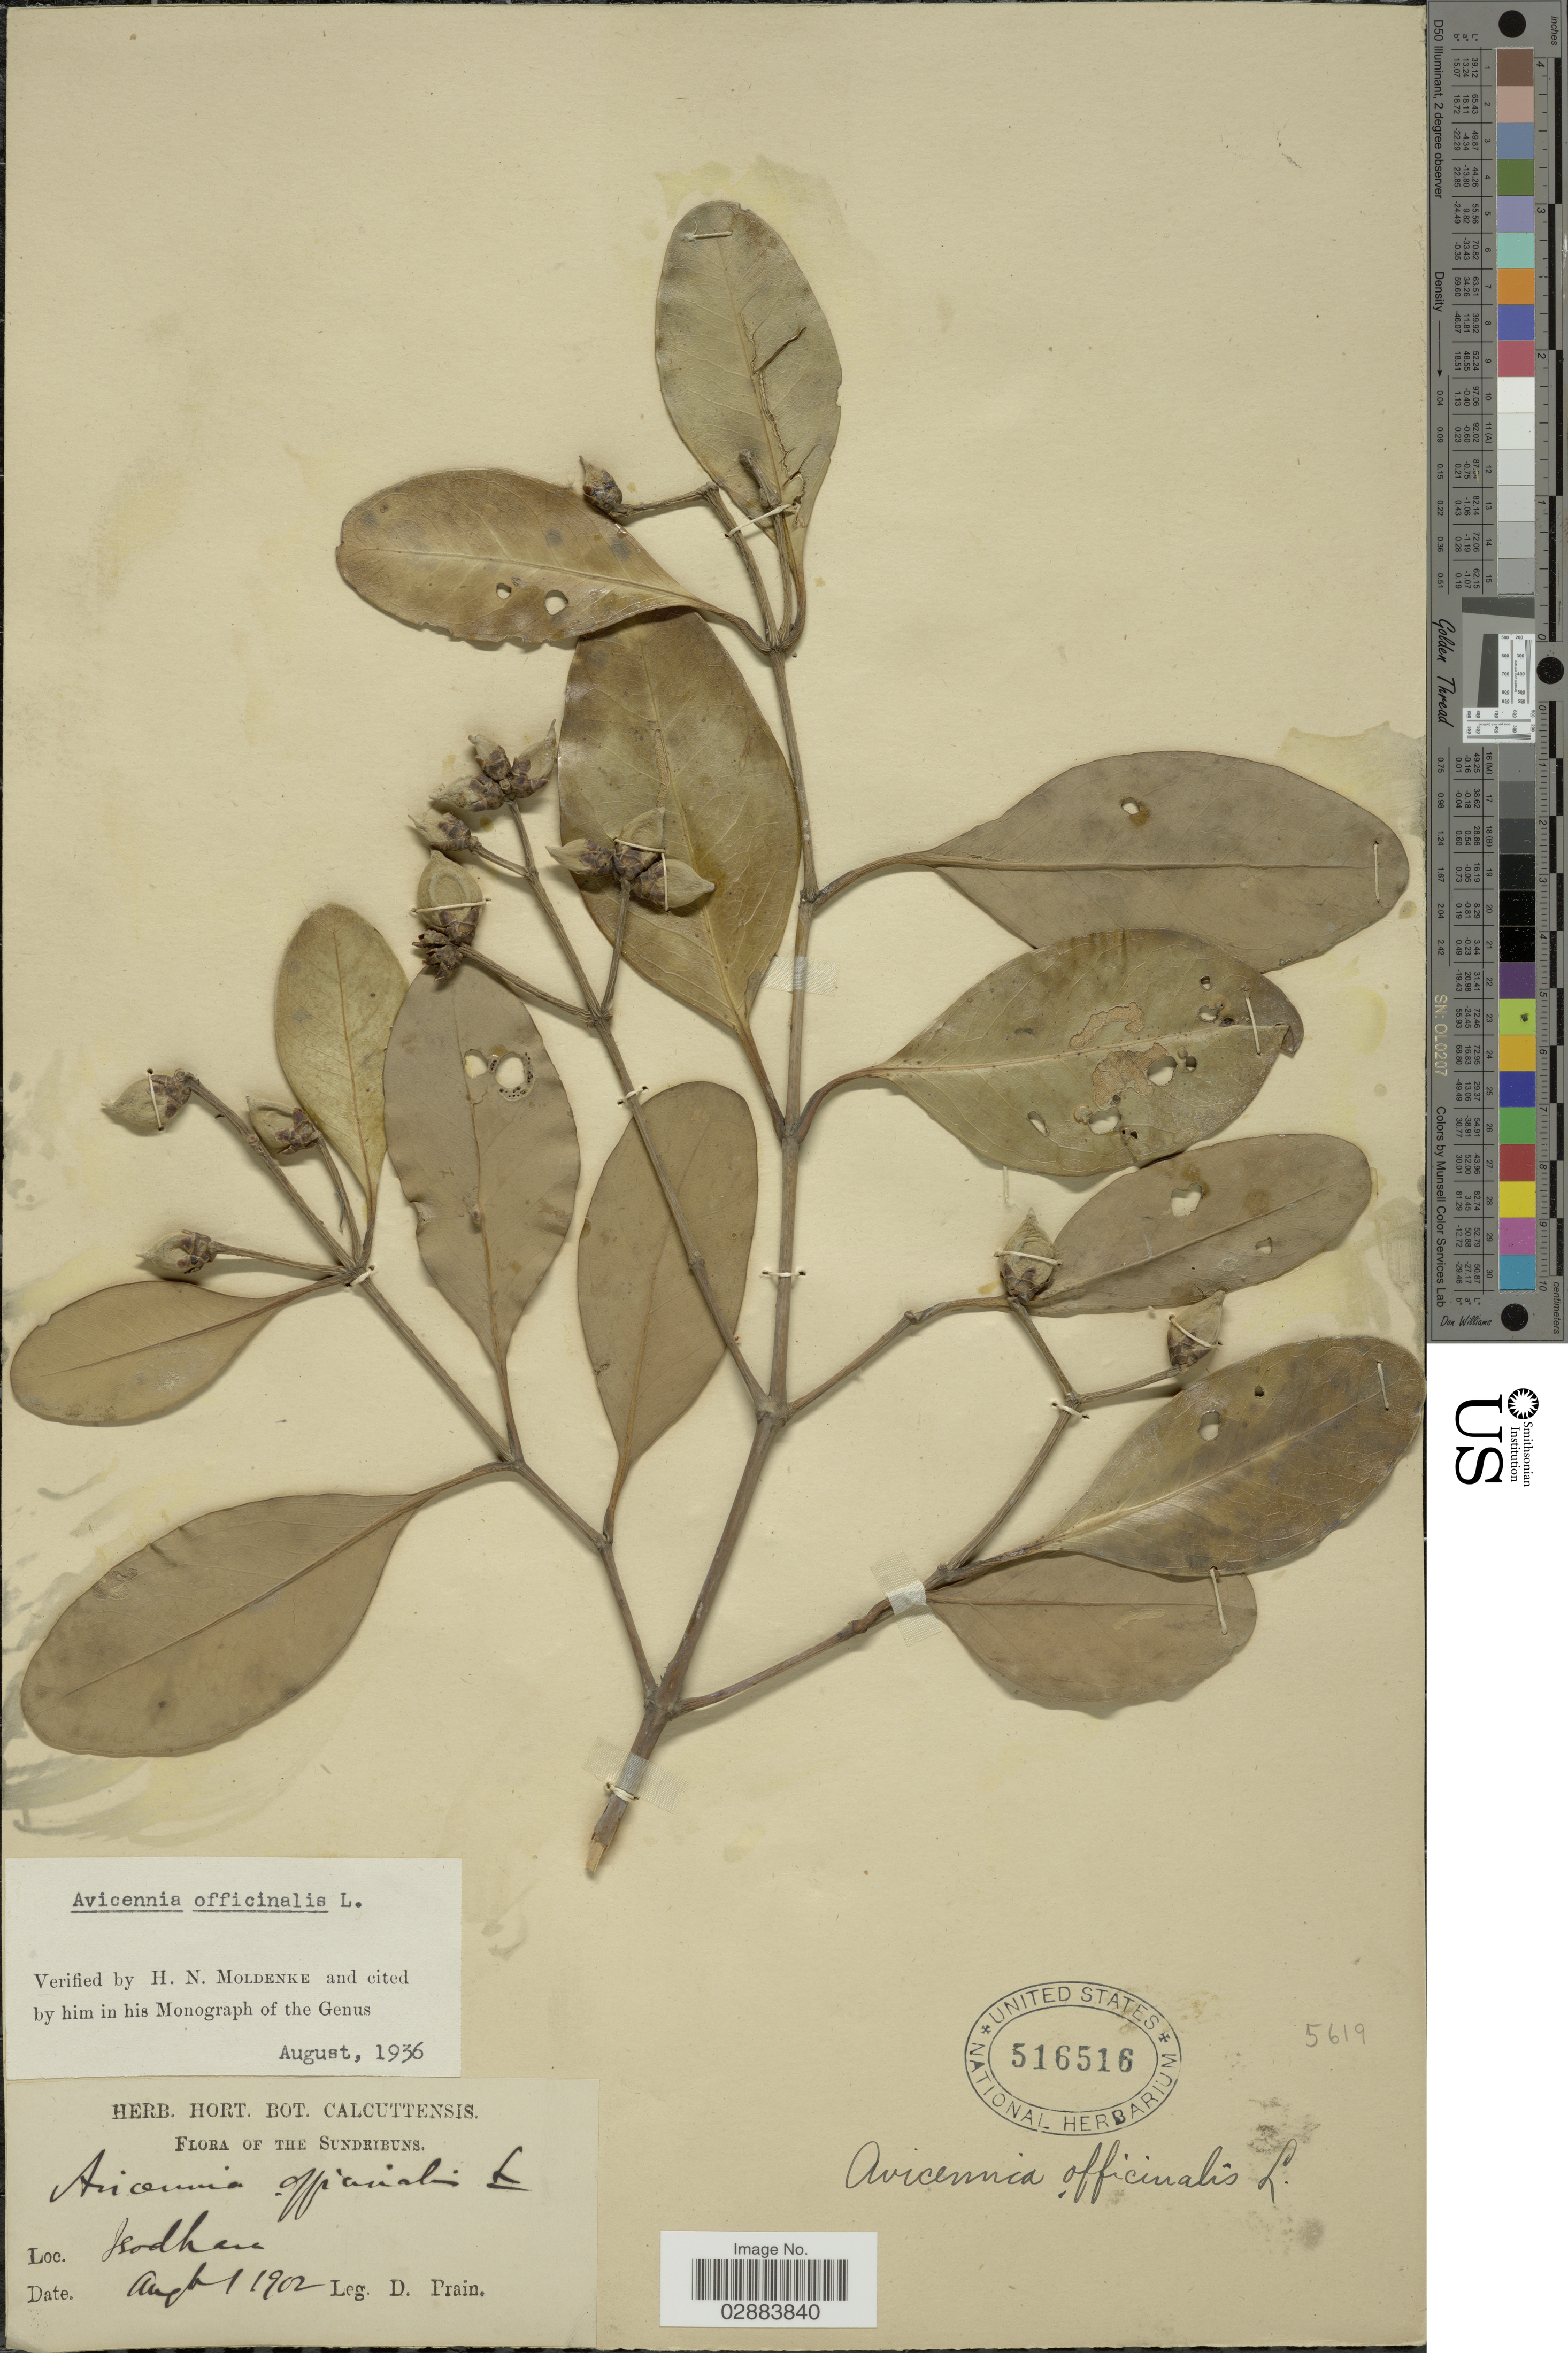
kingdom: Plantae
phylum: Tracheophyta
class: Magnoliopsida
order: Lamiales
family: Acanthaceae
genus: Avicennia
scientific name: Avicennia officinalis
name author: L.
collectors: D. Prain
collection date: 1902-08-01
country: Bangladesh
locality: Sundribuns. Isodhara [interpreted].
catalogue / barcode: US 516516